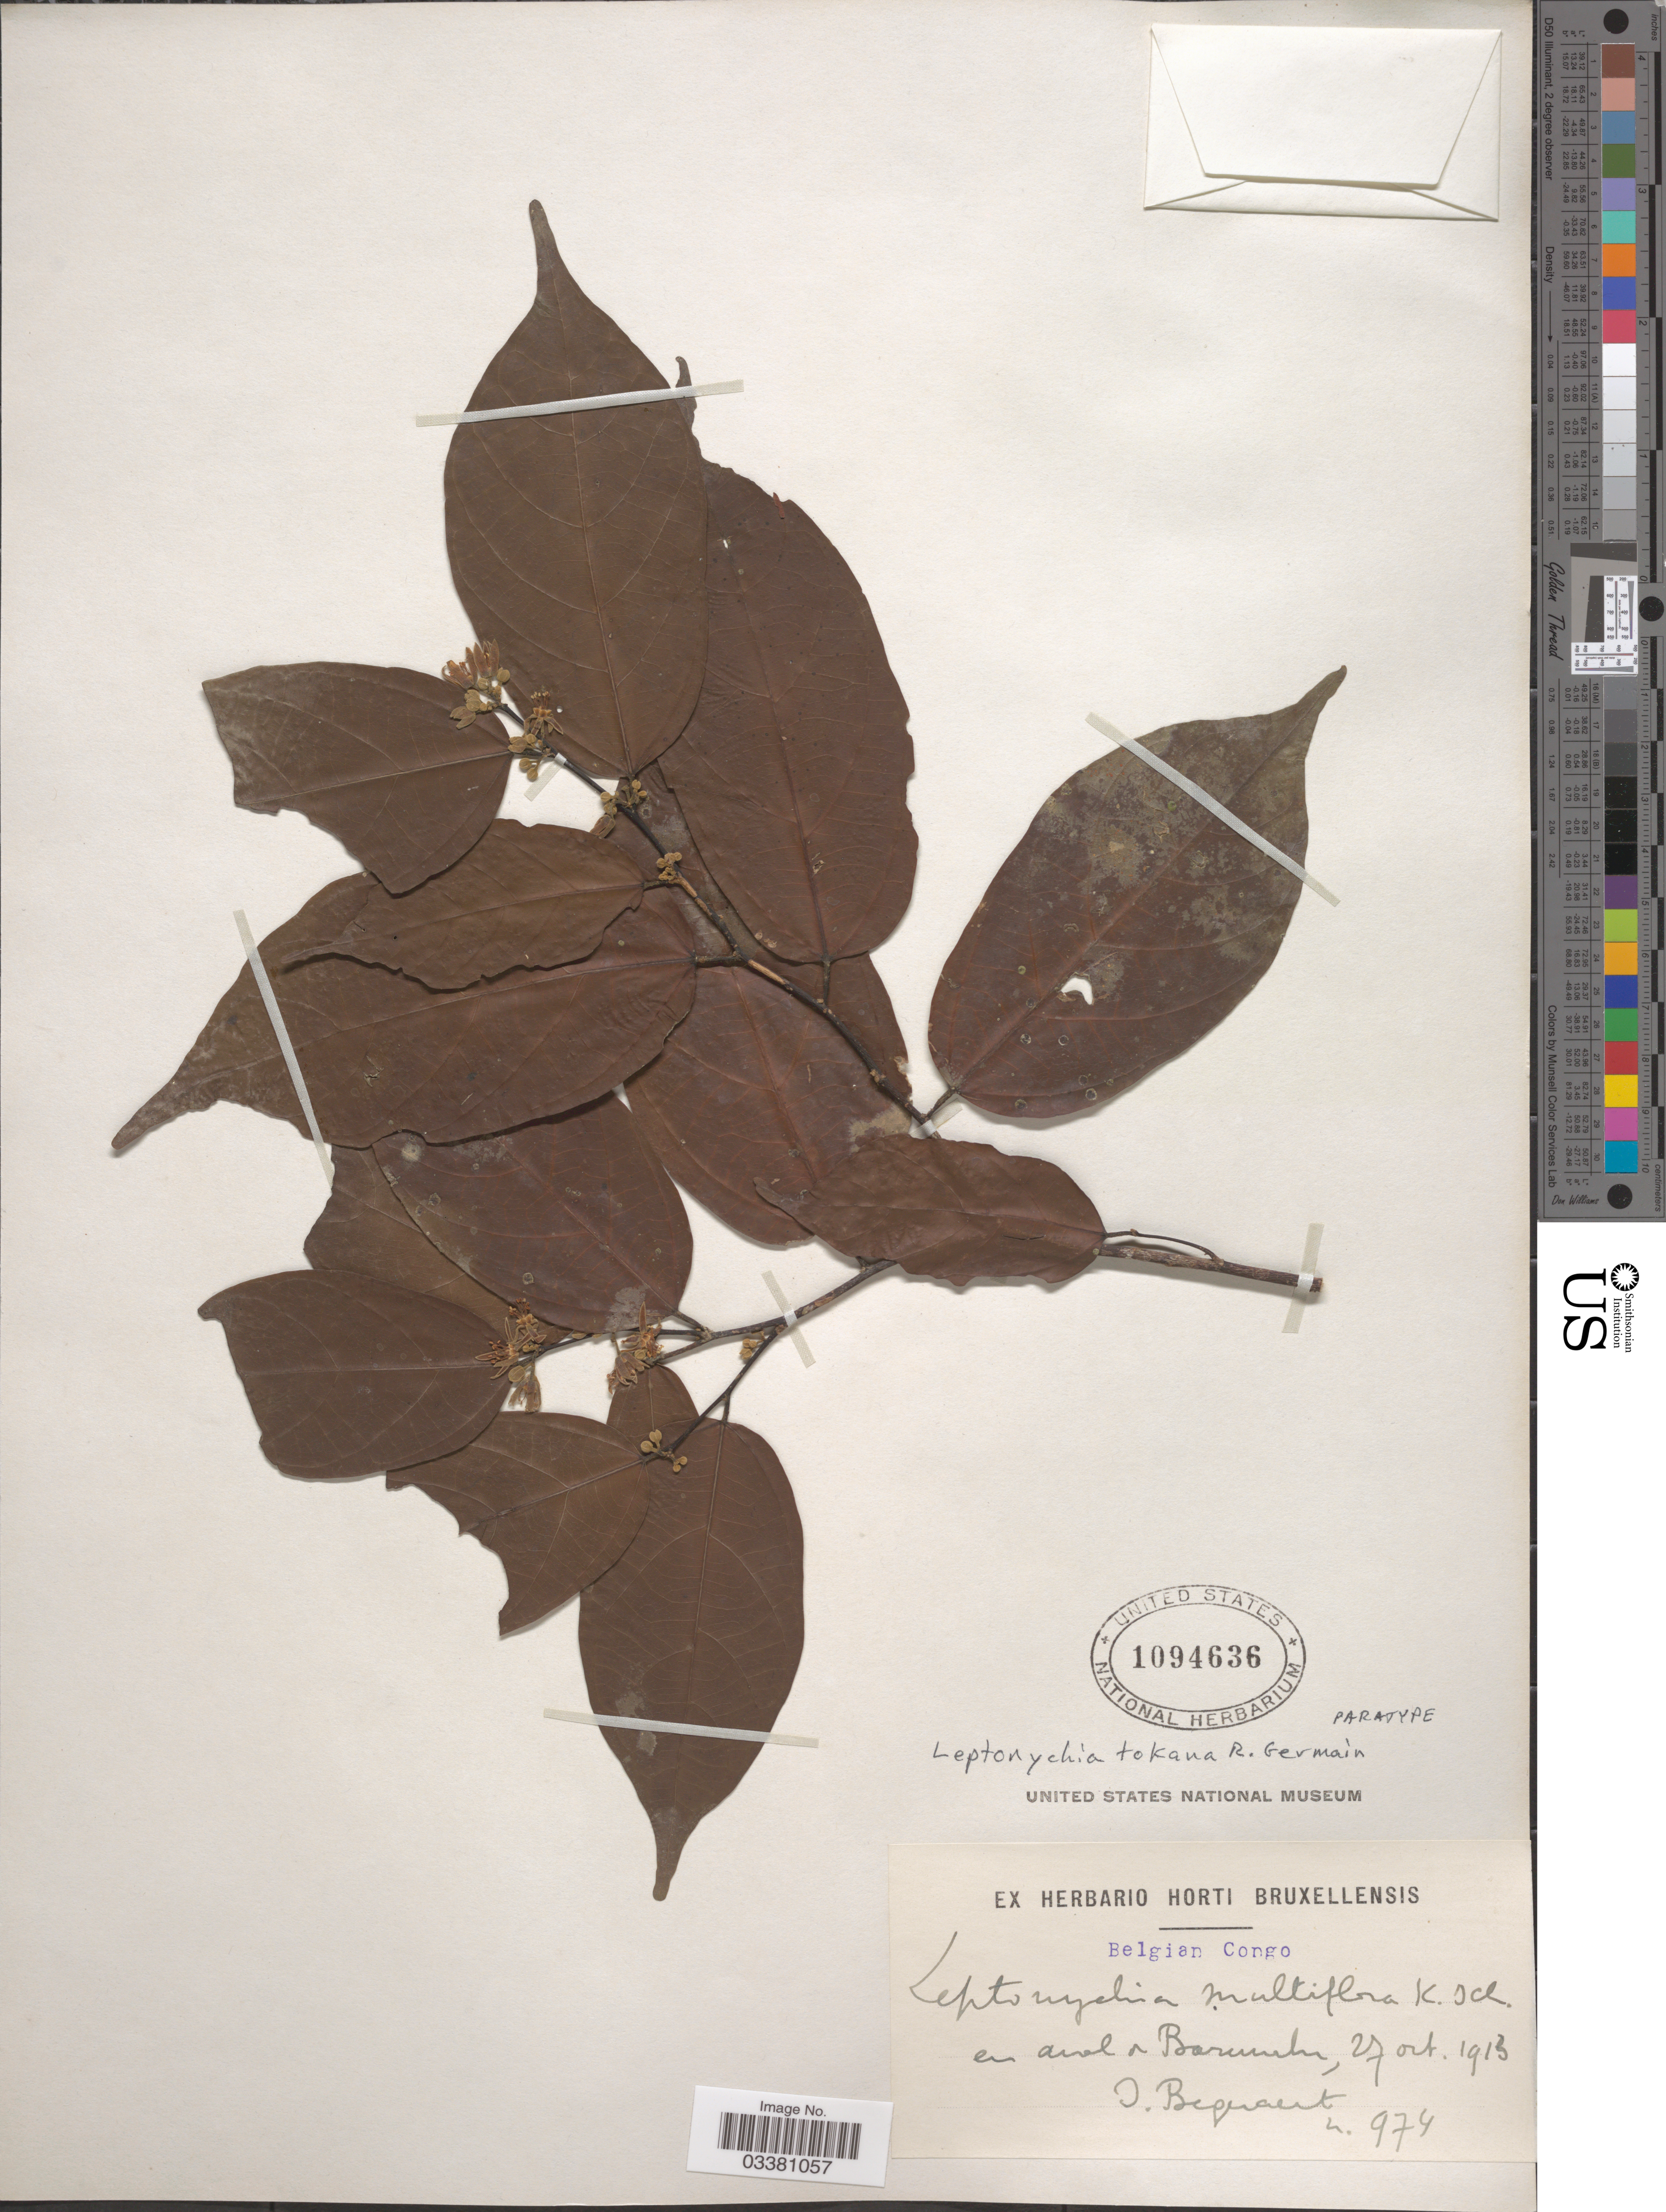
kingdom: Plantae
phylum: Tracheophyta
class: Magnoliopsida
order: Malvales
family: Malvaceae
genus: Leptonychia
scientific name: Leptonychia tokana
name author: Germ.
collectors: J. Bequaert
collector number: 974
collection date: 1913-10-27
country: Congo, Democratic Republic of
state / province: Kinshasa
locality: Belgian Congo. En aval de Barumbu.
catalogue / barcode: US 1094636